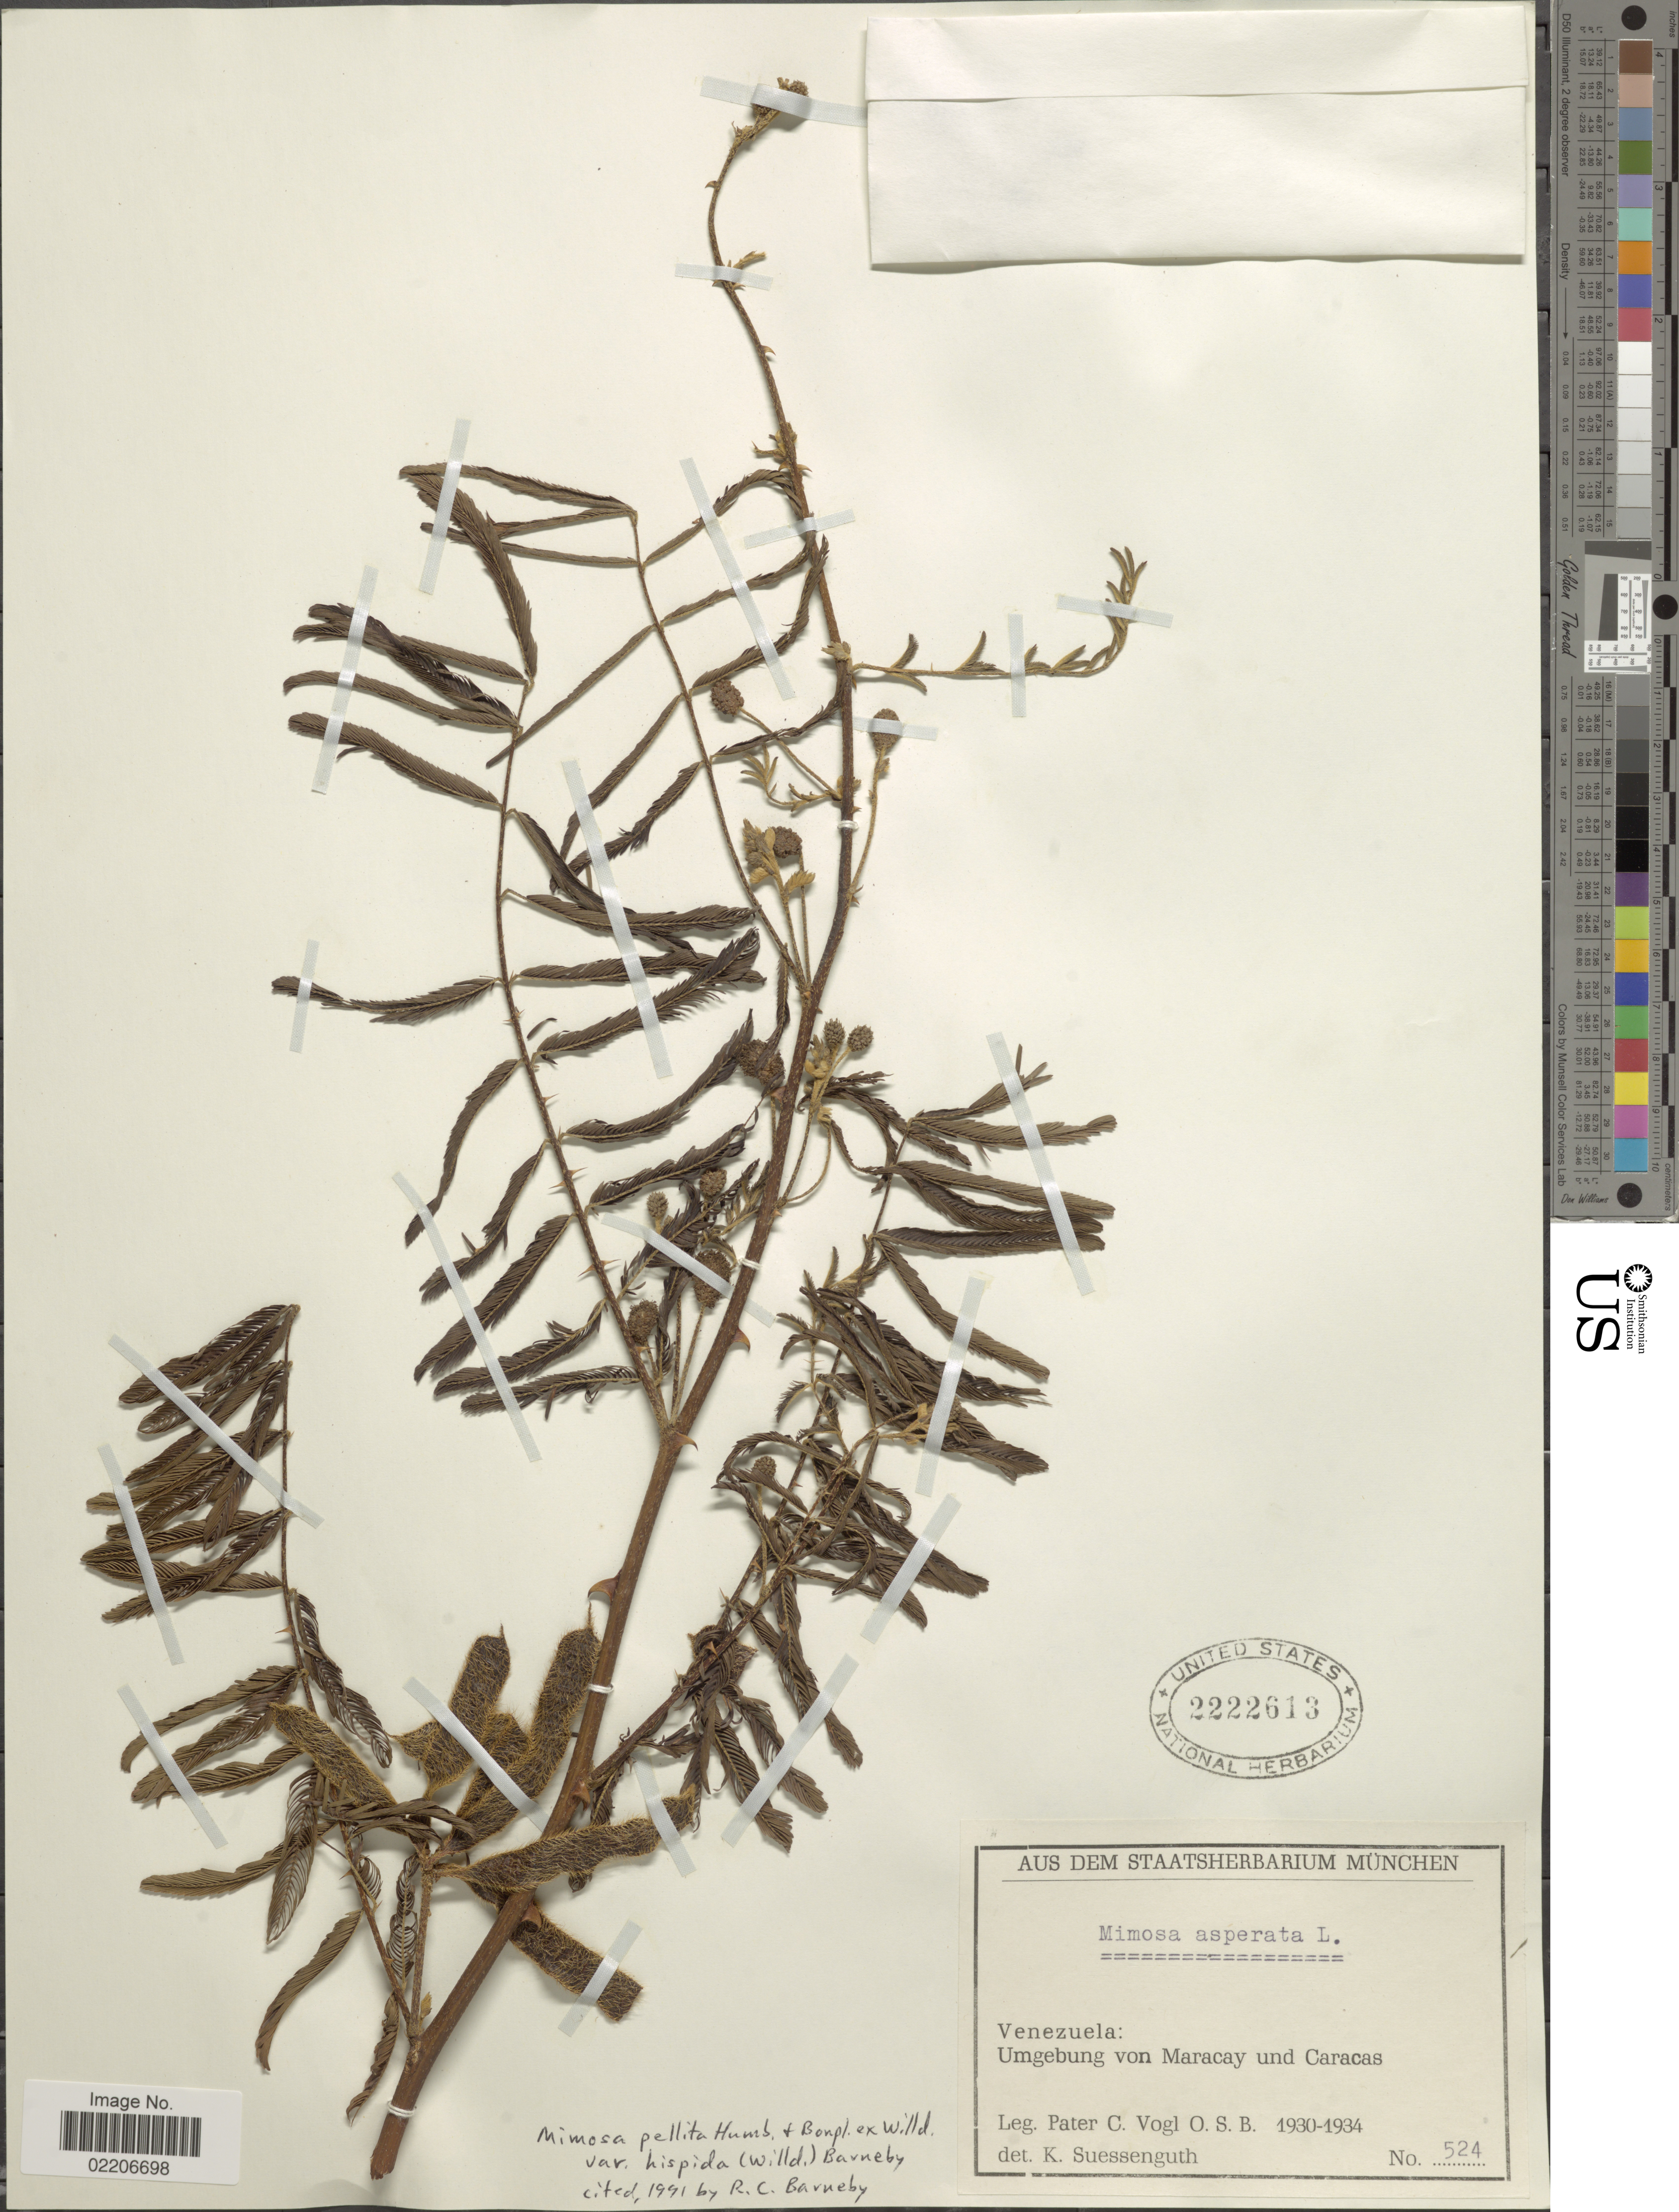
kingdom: Plantae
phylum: Tracheophyta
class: Magnoliopsida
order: Fabales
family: Fabaceae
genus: Mimosa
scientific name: Mimosa pellita var. hispida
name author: (Willd.) Barneby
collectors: P. C. Vogl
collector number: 524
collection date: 1930/1934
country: Venezuela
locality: Umgebung von Maracay und Caracas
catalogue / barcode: US 2222613